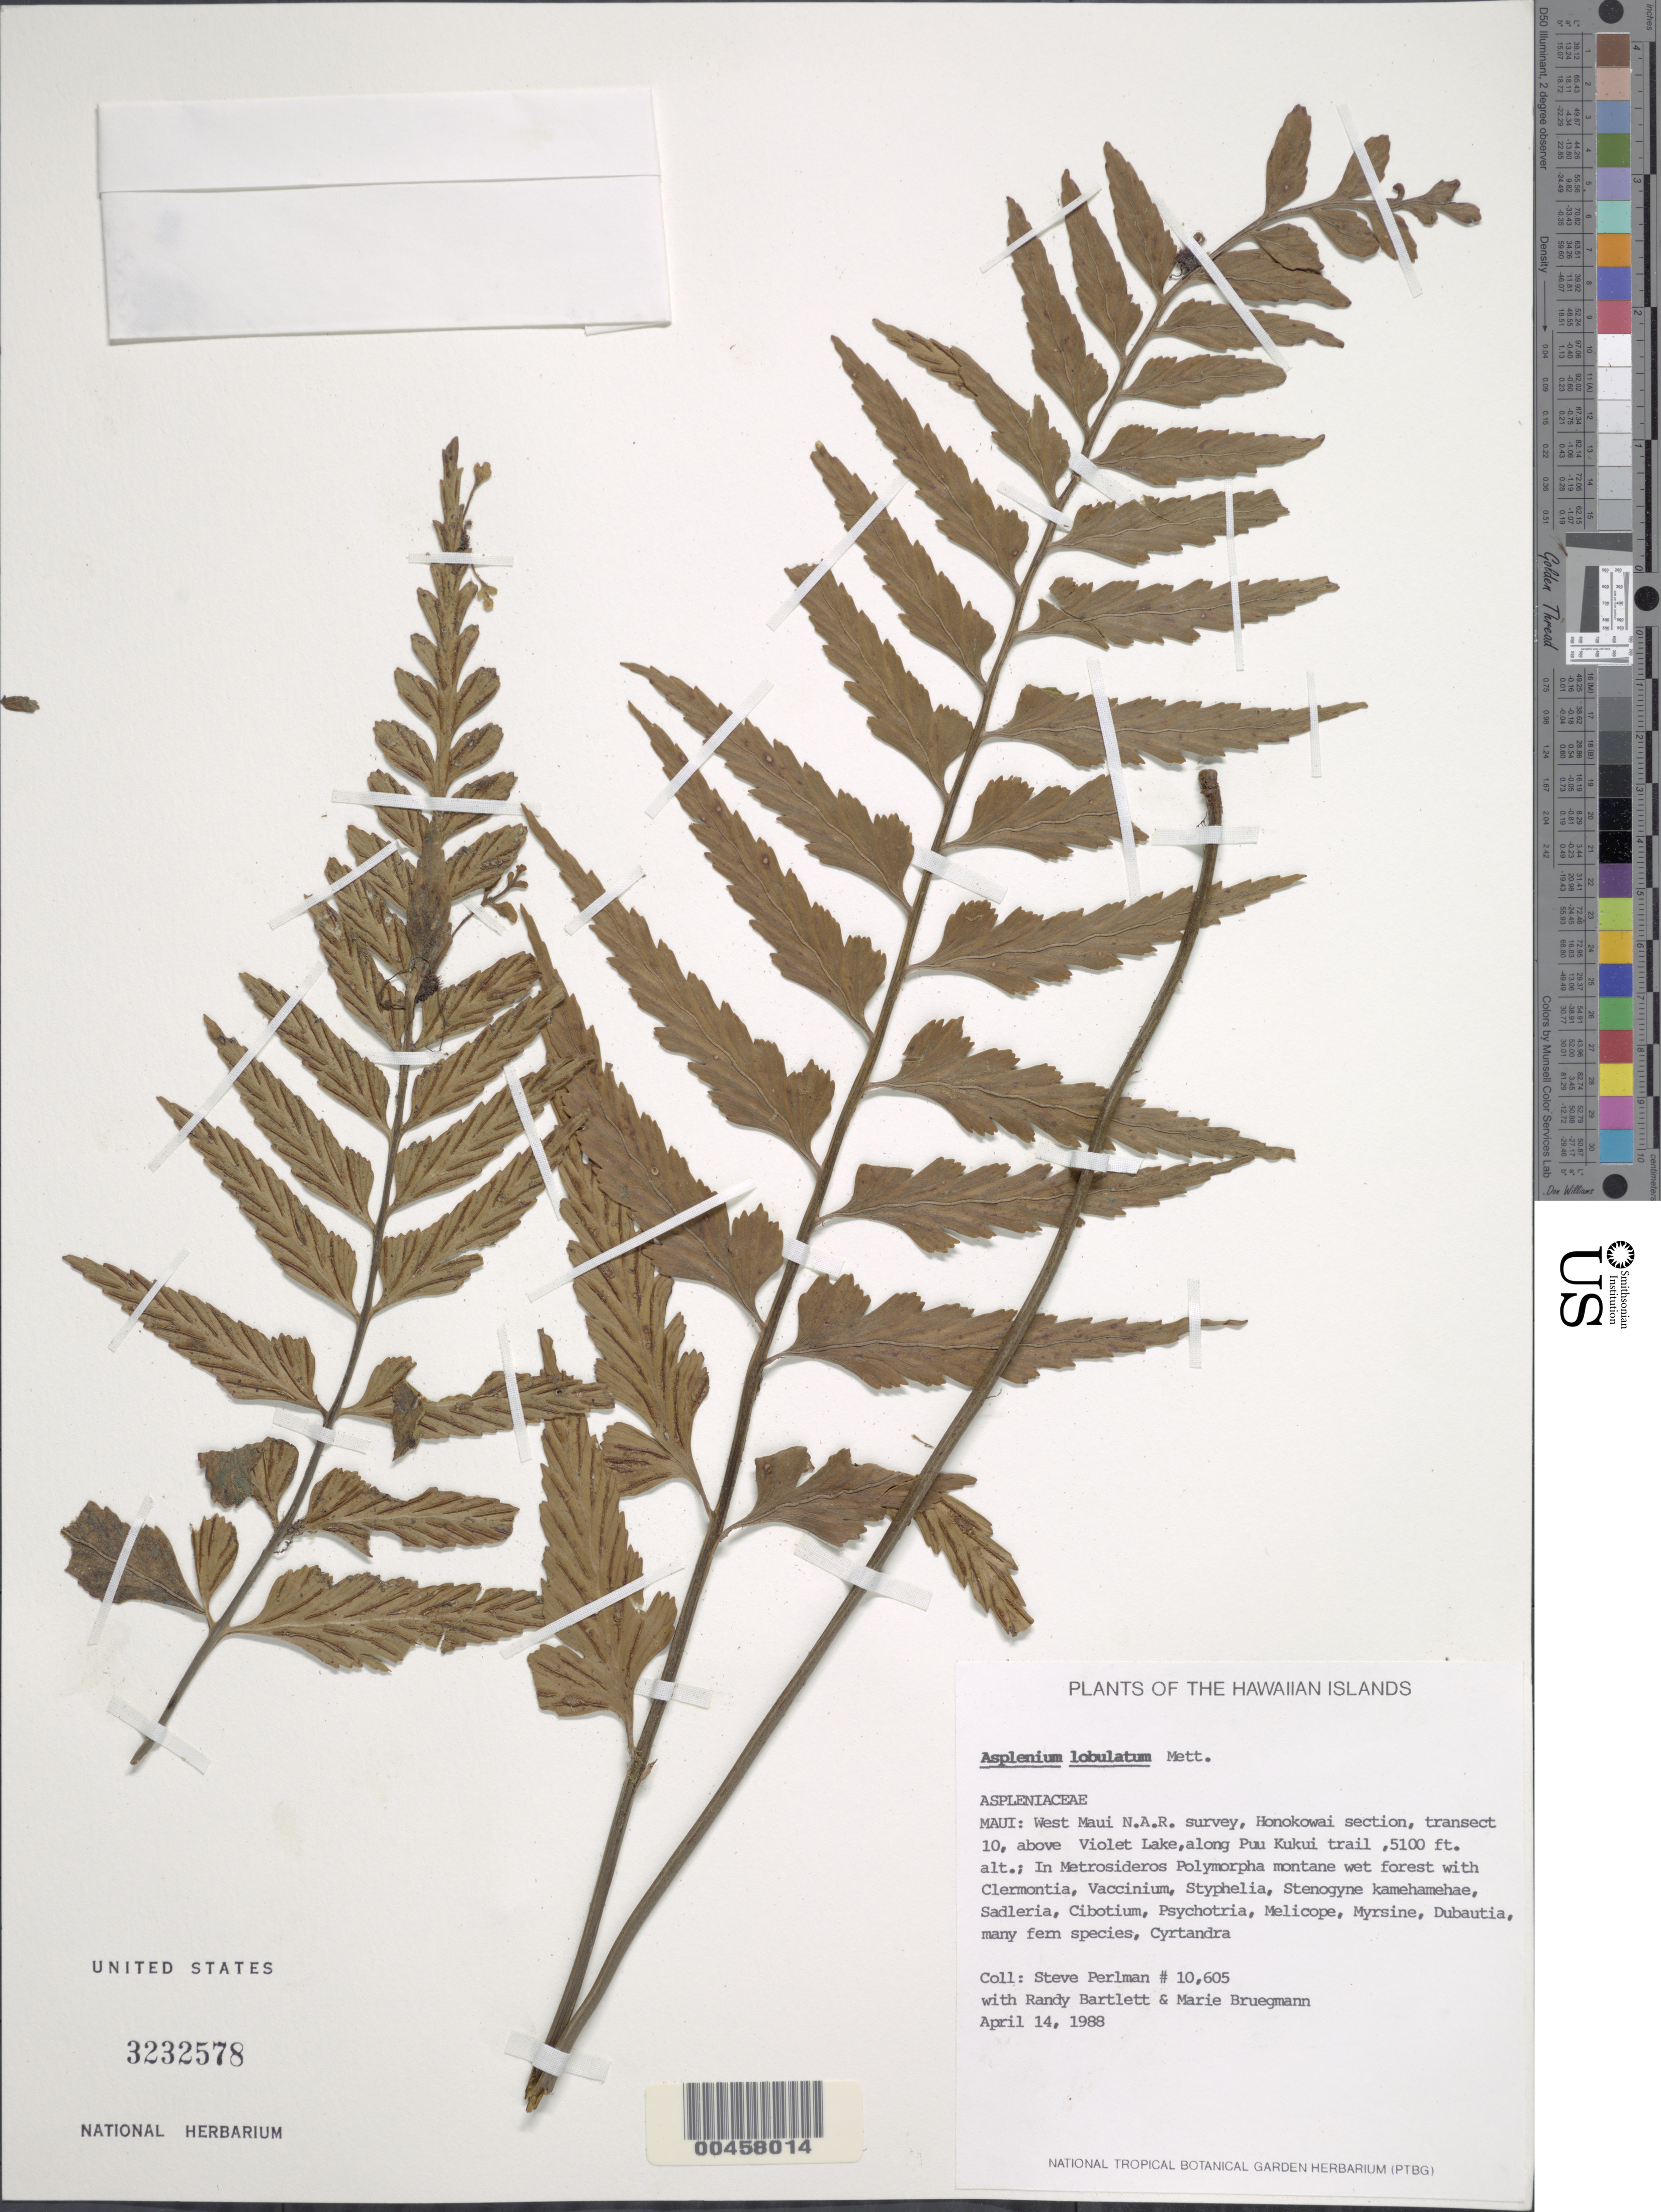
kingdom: Plantae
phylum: Tracheophyta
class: Polypodiopsida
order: Polypodiales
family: Aspleniaceae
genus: Asplenium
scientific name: Asplenium lobulatum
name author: Mett.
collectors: S. P. Perlman, R. Bartlett & M. Bruegmann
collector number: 10605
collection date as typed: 14 Apr 1988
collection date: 1988-04-14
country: United States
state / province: Hawaii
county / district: Maui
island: Maui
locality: West Maui N.A.R. survey, Honokowai section, transect 10, above Violet lake, along Puu Kukui trail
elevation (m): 1554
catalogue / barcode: US 3232578